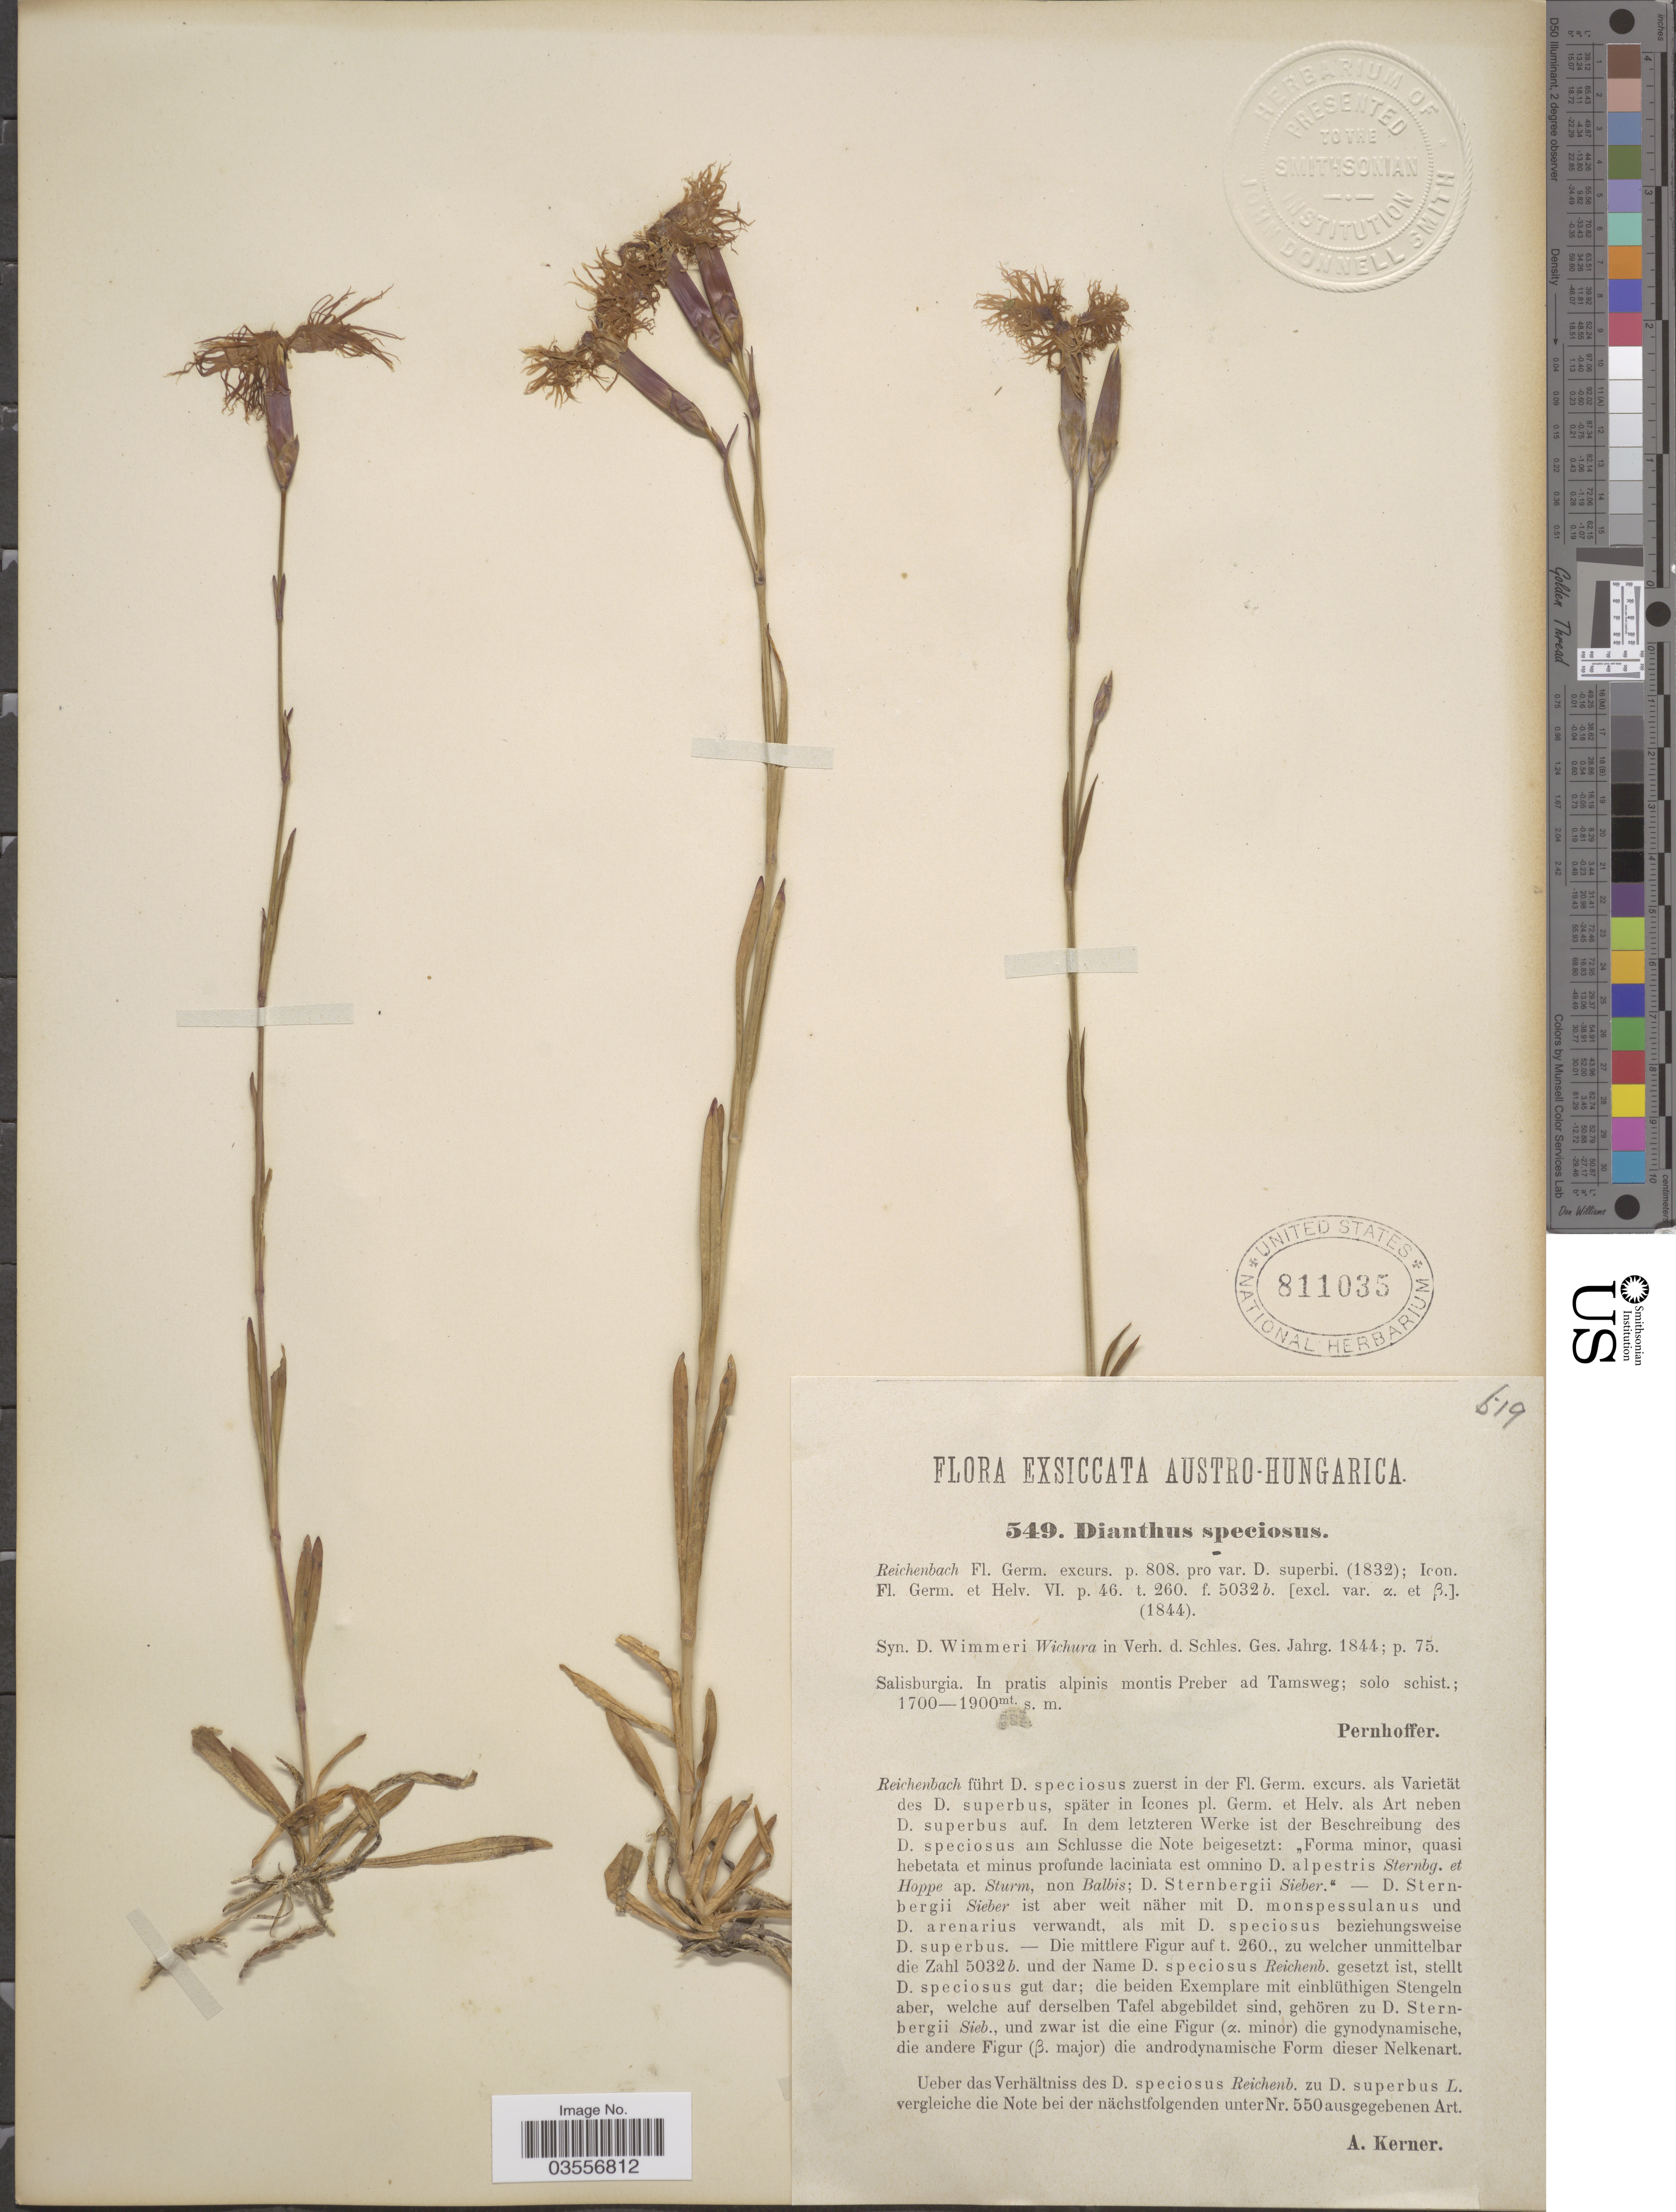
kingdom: Plantae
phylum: Tracheophyta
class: Magnoliopsida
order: Caryophyllales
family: Caryophyllaceae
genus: Dianthus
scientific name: Dianthus speciosus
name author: (Rchb.) Rchb.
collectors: Pernhoffer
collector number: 549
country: Austria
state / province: Salzburg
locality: Austro-Hungarica. Salisburgia. In pratis alpinis montis Preber ad Tamsweg; solo schist.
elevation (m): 1700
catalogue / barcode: US 811035